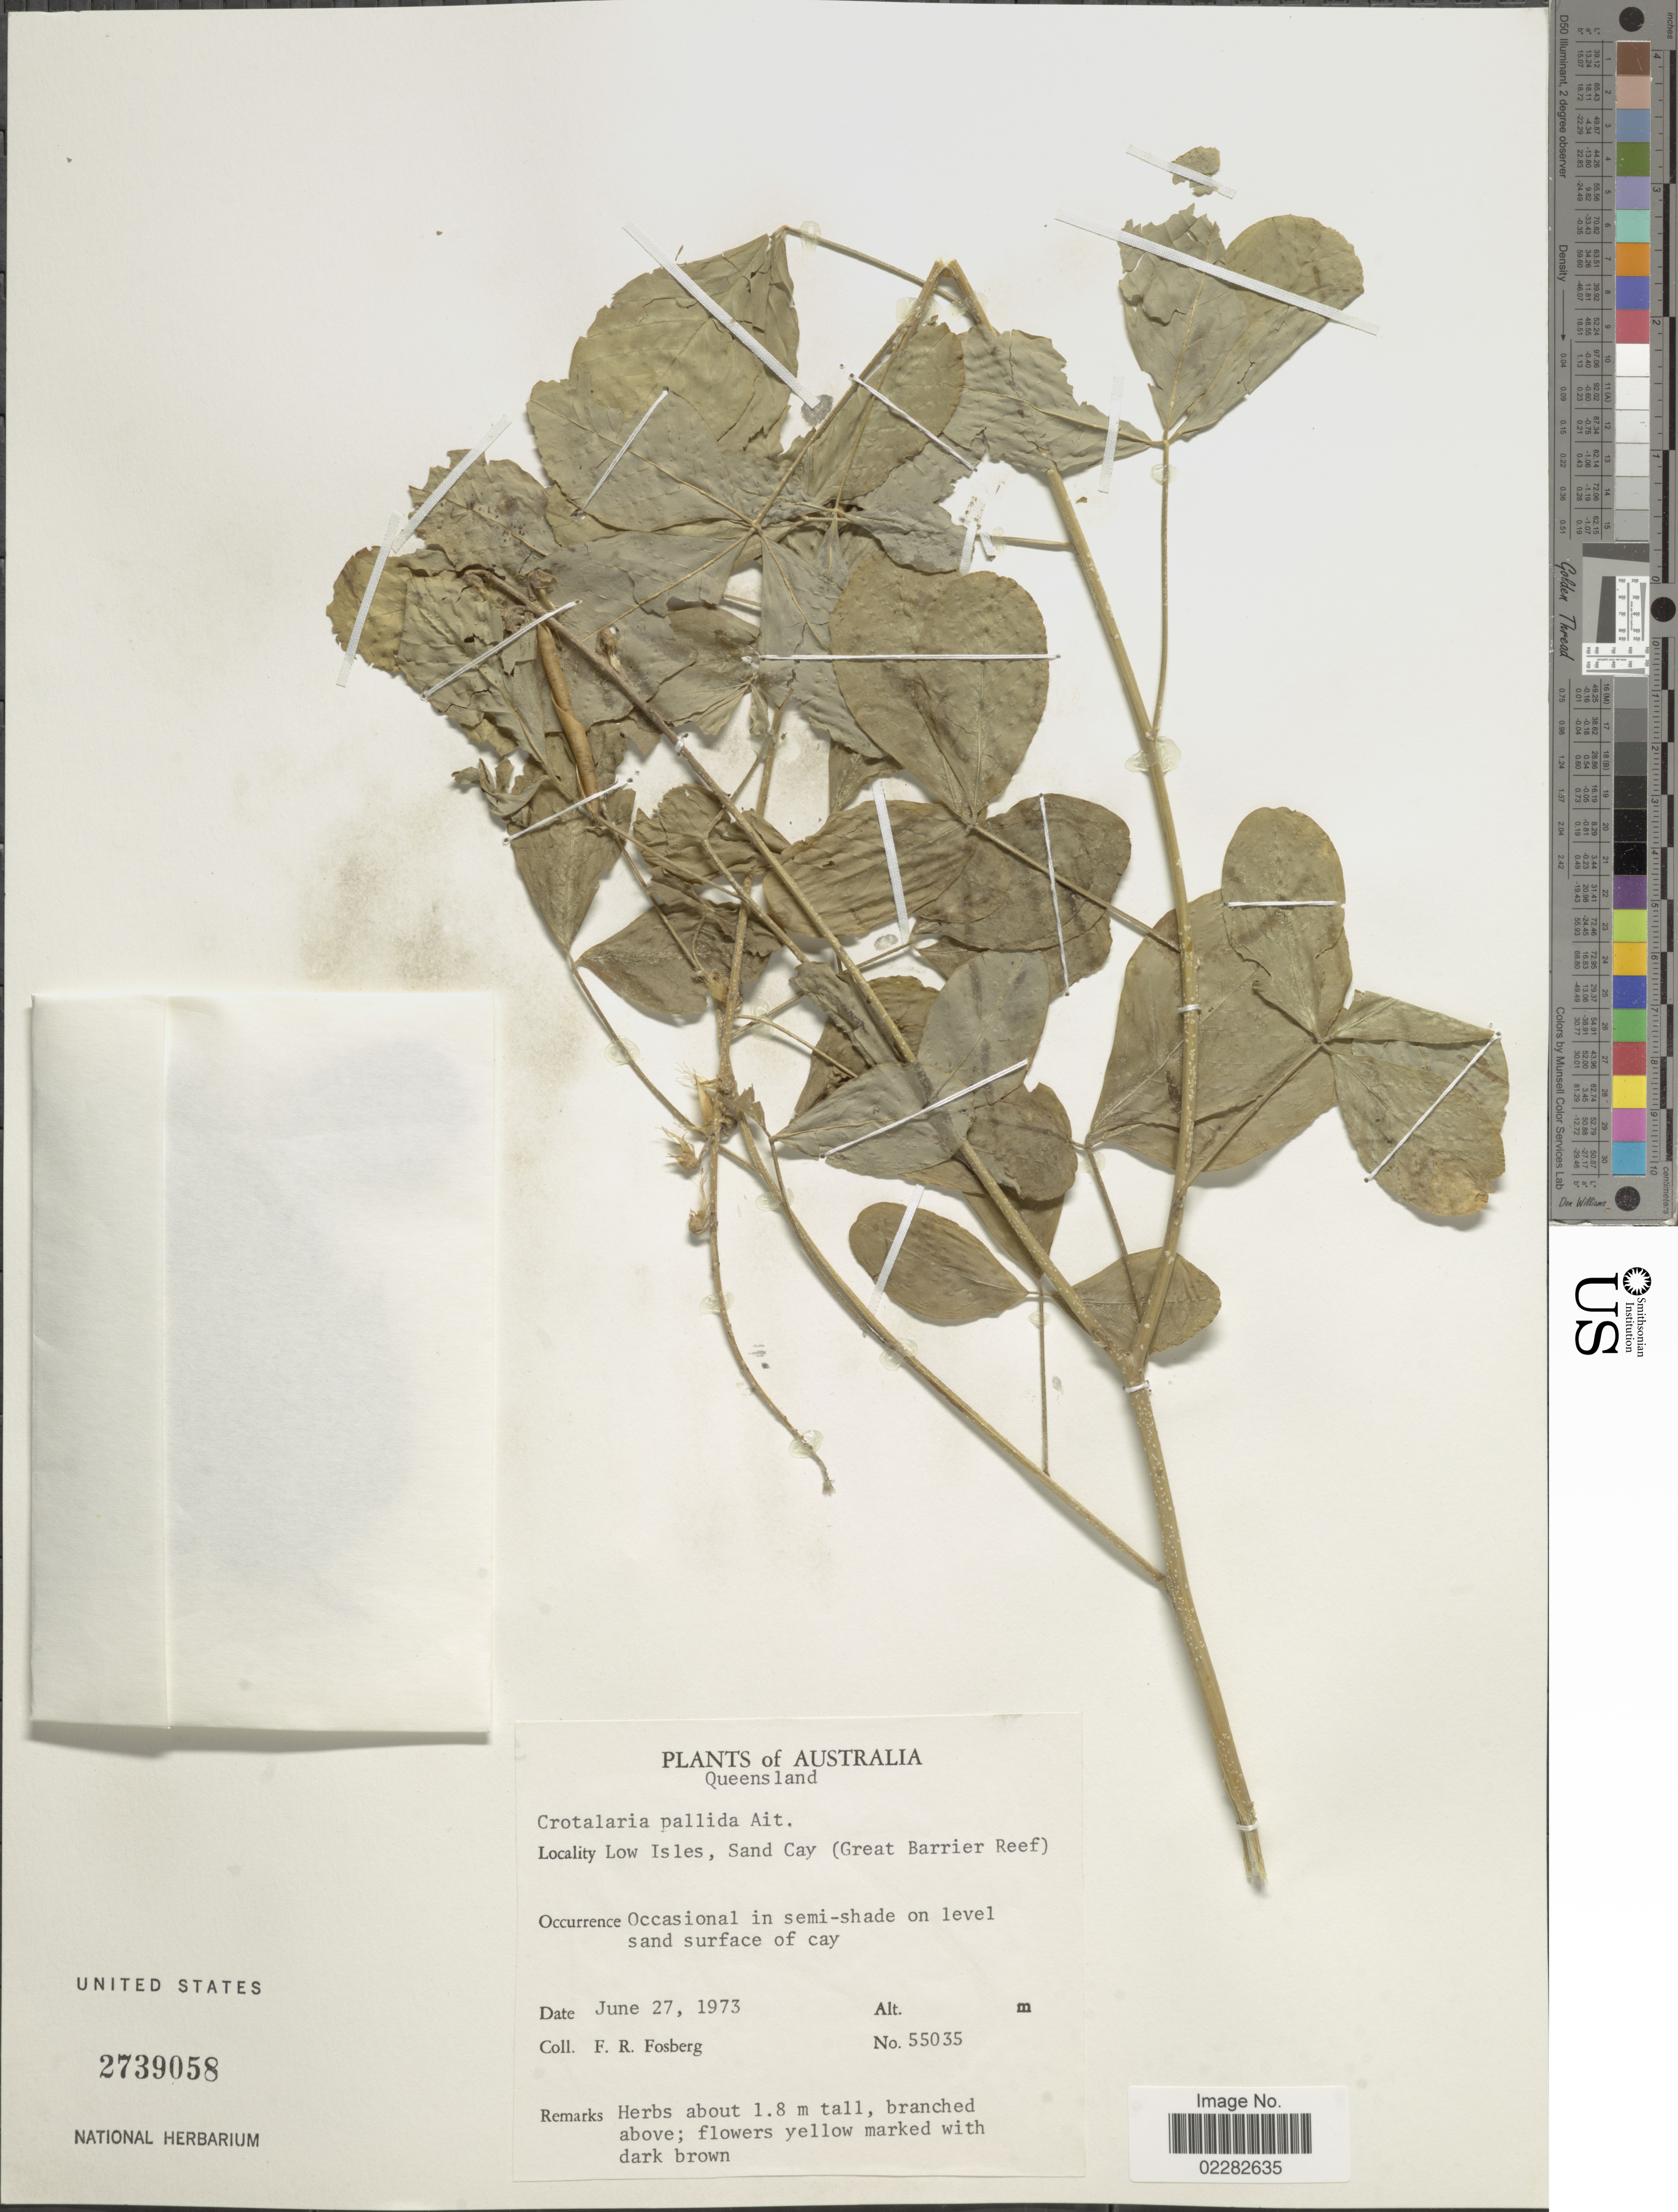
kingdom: Plantae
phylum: Tracheophyta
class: Magnoliopsida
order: Fabales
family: Fabaceae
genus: Crotalaria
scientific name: Crotalaria pallida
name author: Aiton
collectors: F. R. Fosberg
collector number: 55035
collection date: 1973-06-27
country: Australia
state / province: Queensland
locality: Low Isles, Sand Cay (great Barrier Reef), occasional in semi-shade on level sand surface of cay.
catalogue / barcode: US 2739058